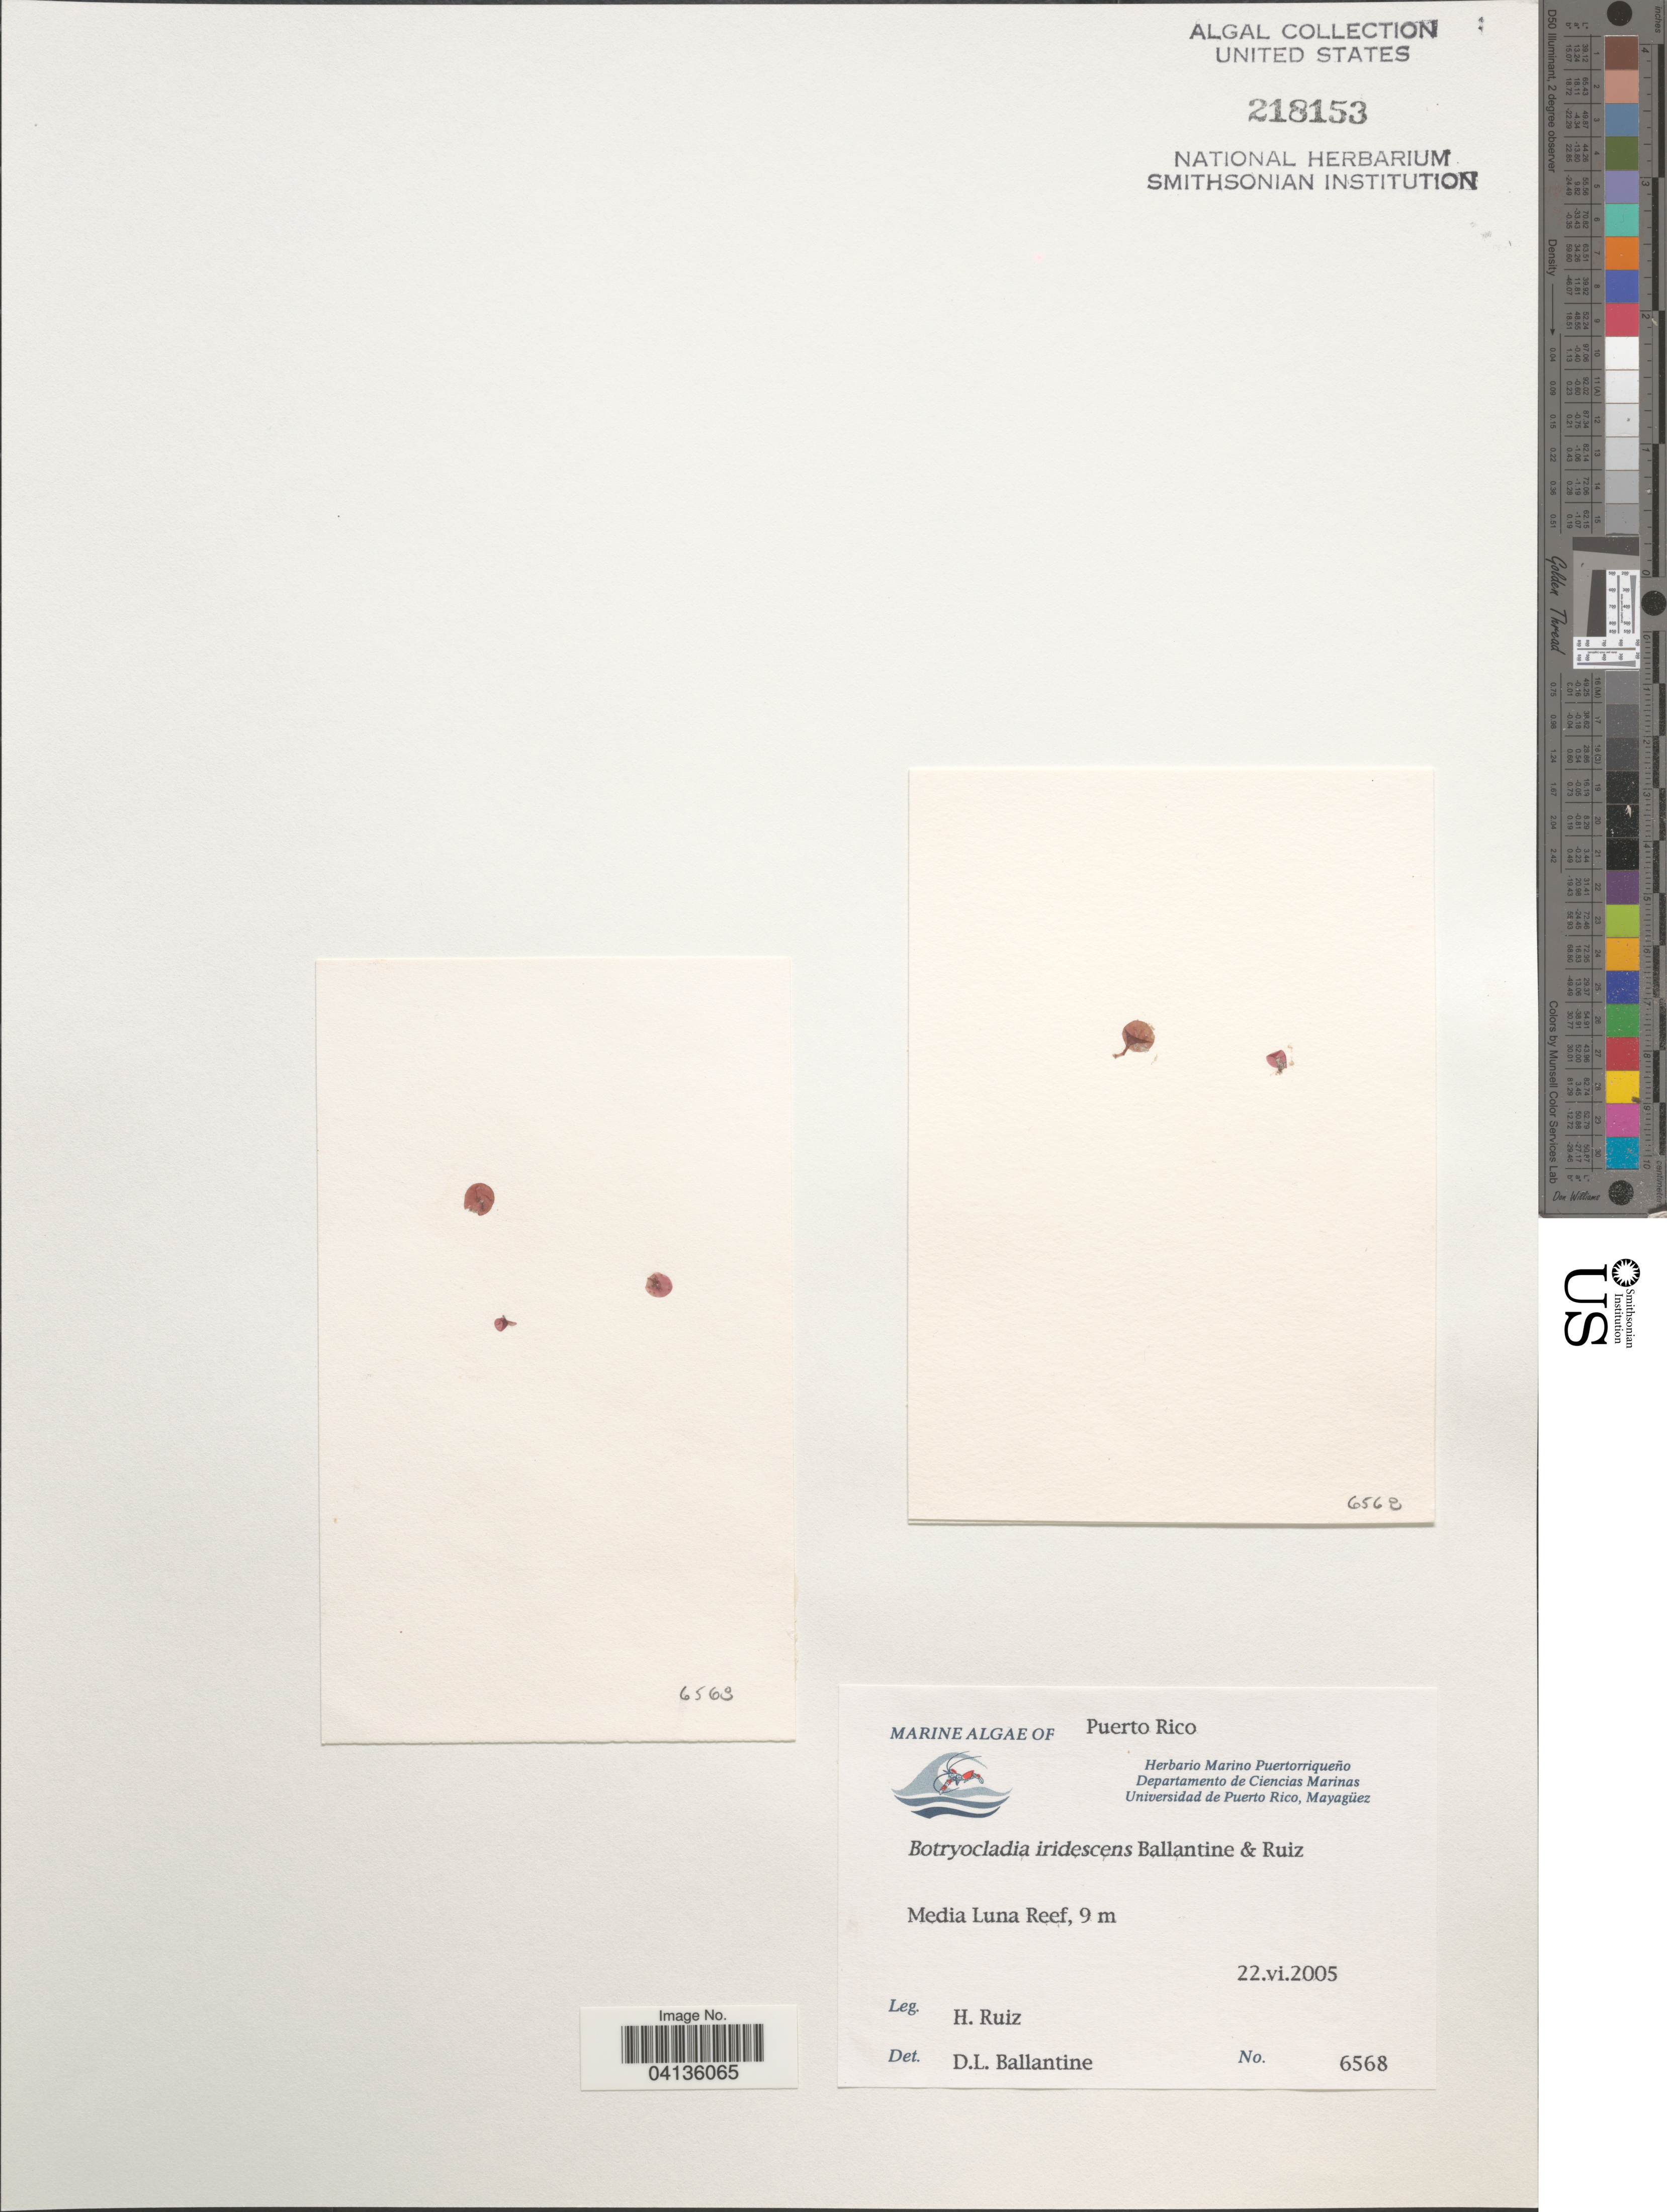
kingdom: Plantae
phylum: Rhodophyta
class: Florideophyceae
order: Rhodymeniales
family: Rhodymeniaceae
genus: Botryocladia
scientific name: Botryocladia iridescens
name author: D.L. Ballant. & H.Ruiz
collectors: H. Ruiz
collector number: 6568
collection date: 2005-06-22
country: Puerto Rico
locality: Media Luna Reef.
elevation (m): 9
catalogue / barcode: US 218153